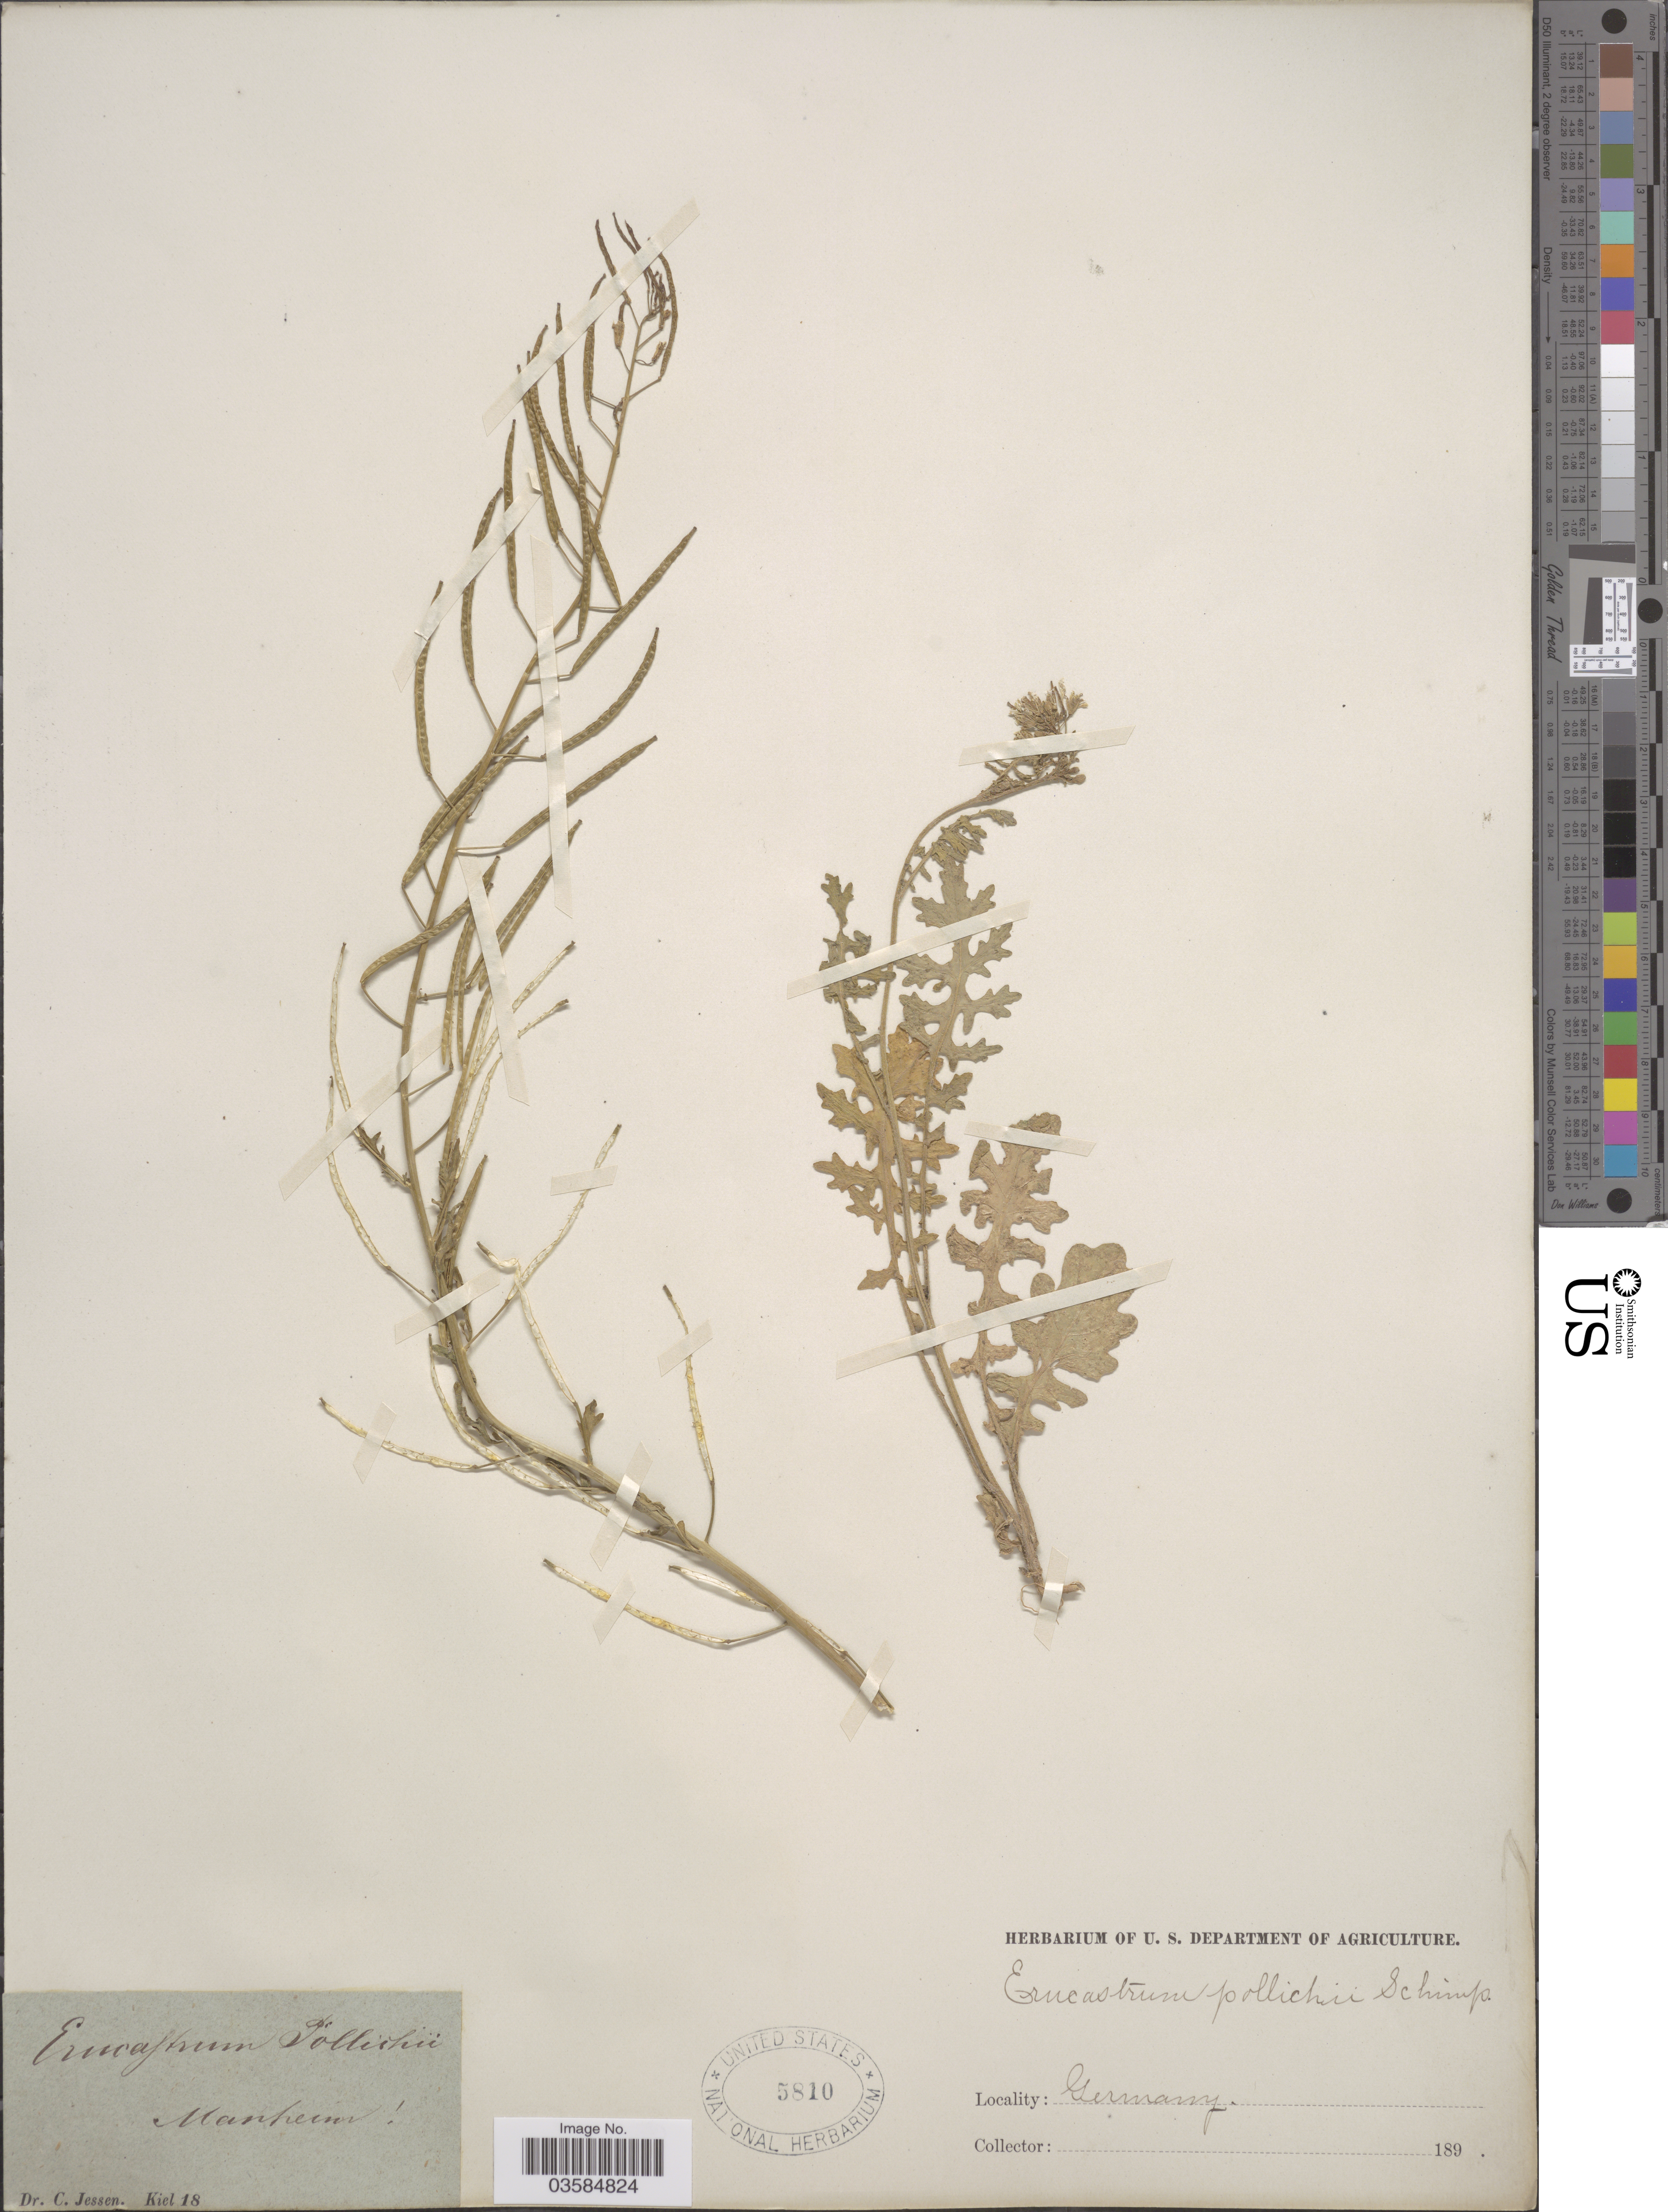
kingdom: Plantae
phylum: Tracheophyta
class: Magnoliopsida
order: Brassicales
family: Brassicaceae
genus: Erucastrum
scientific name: Erucastrum pollichii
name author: Schimp. & Spenn.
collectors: C. Jessen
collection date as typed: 189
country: Germany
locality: Manheim.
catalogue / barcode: US 5810